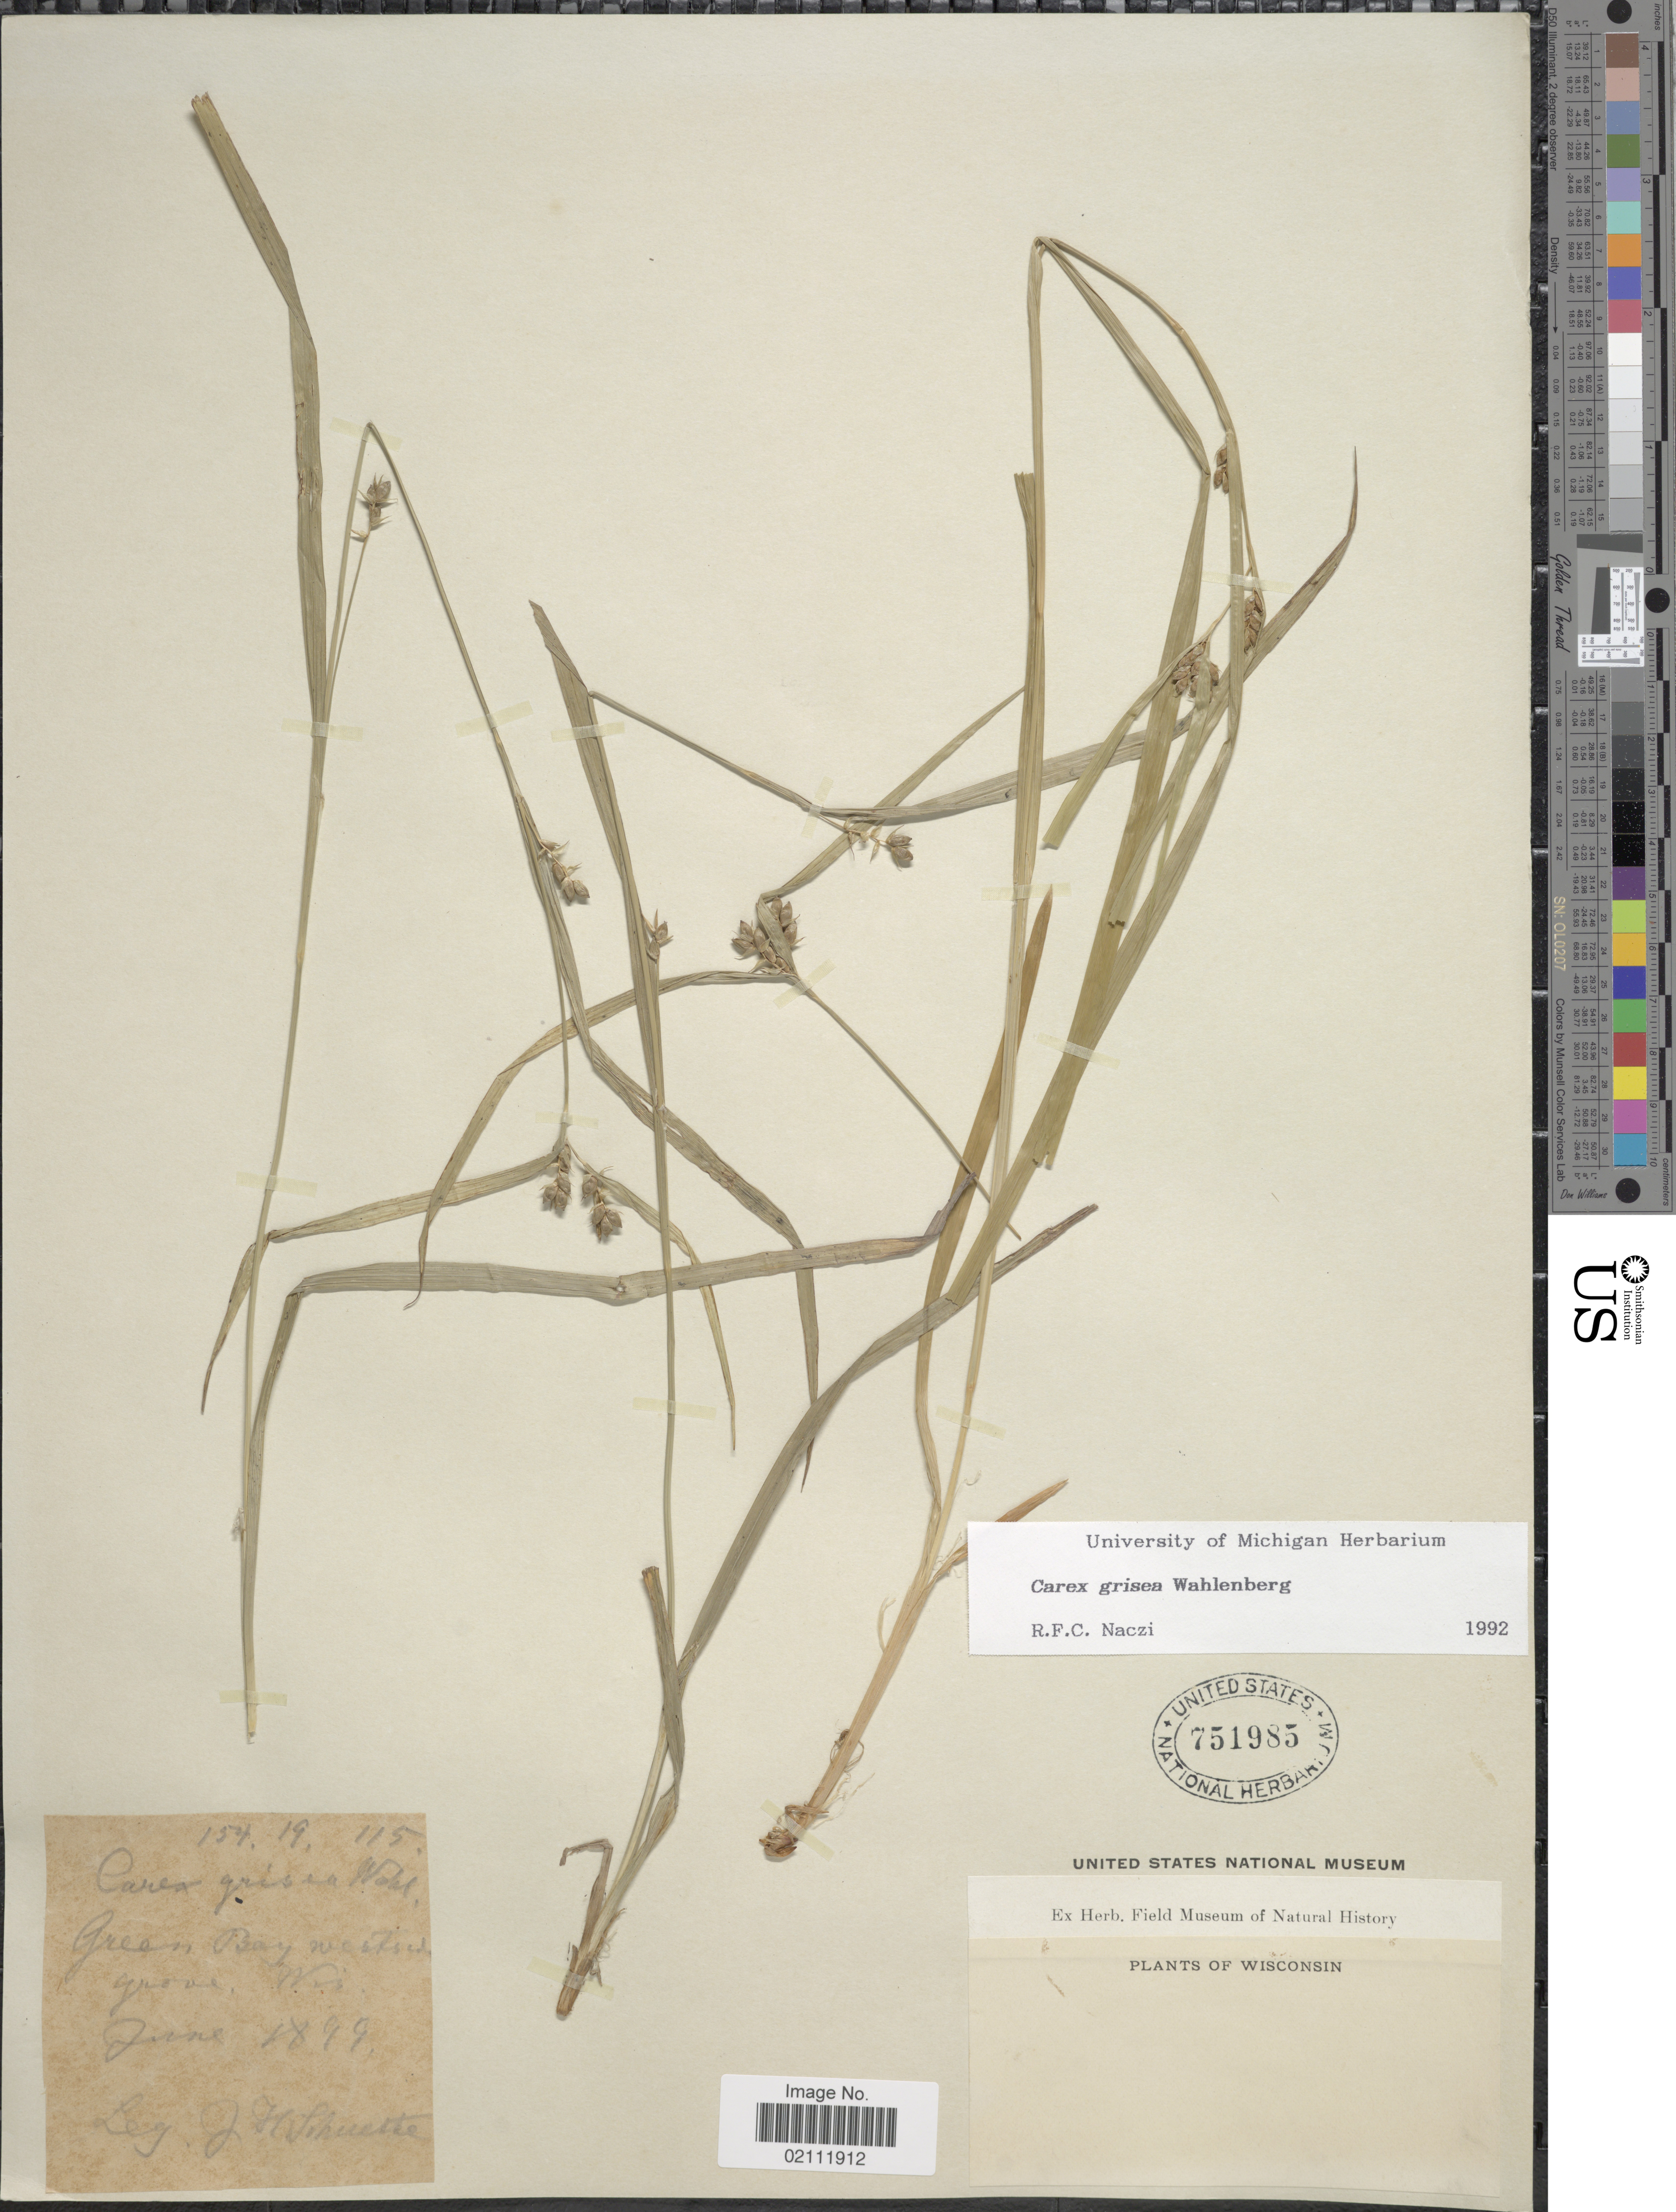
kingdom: Plantae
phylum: Tracheophyta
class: Liliopsida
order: Poales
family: Cyperaceae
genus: Carex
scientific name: Carex grisea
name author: Wahlenb.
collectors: J. H. Schuette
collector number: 154/19/115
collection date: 1899-06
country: United States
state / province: Wisconsin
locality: Green Bay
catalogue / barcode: US 751985